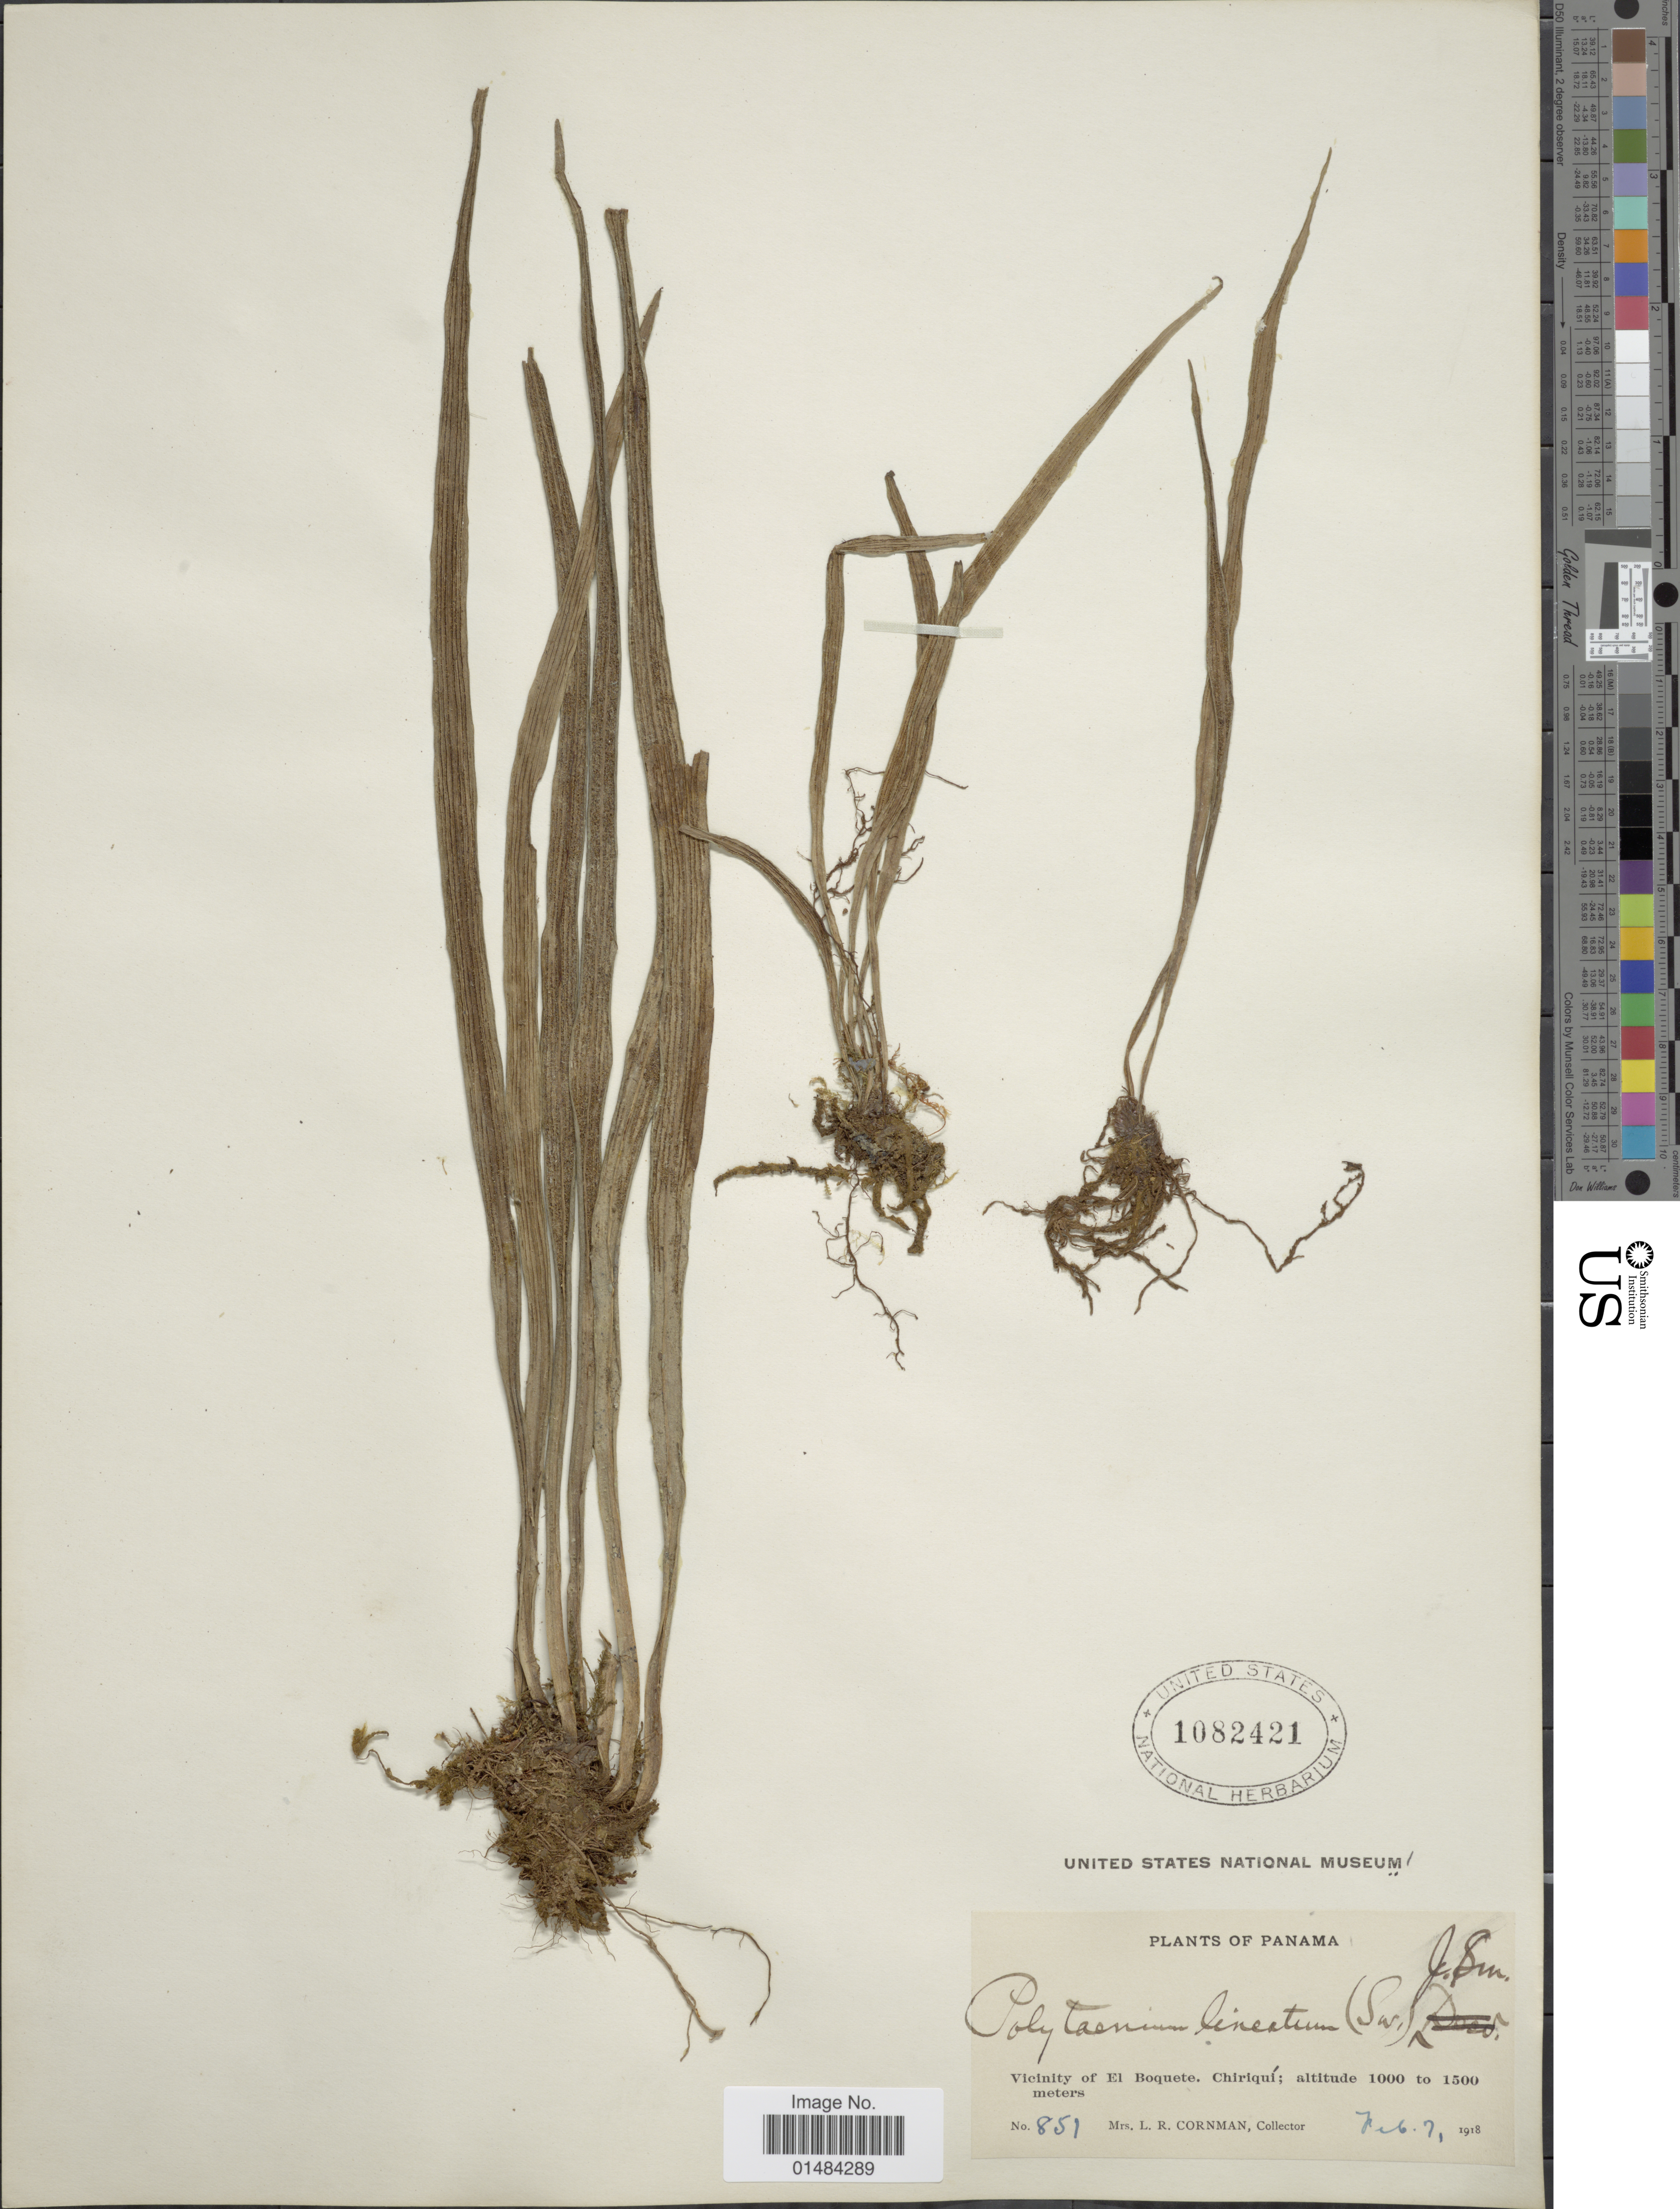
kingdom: Plantae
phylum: Tracheophyta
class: Polypodiopsida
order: Polypodiales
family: Pteridaceae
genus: Polytaenium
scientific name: Polytaenium lineatum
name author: (Sw.) J. Sm.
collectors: L. Cornman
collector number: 851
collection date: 1918-02-07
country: Panama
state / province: Chiriqui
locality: Panama, Vicinity of El Bosquete.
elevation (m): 1000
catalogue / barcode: US 1082421